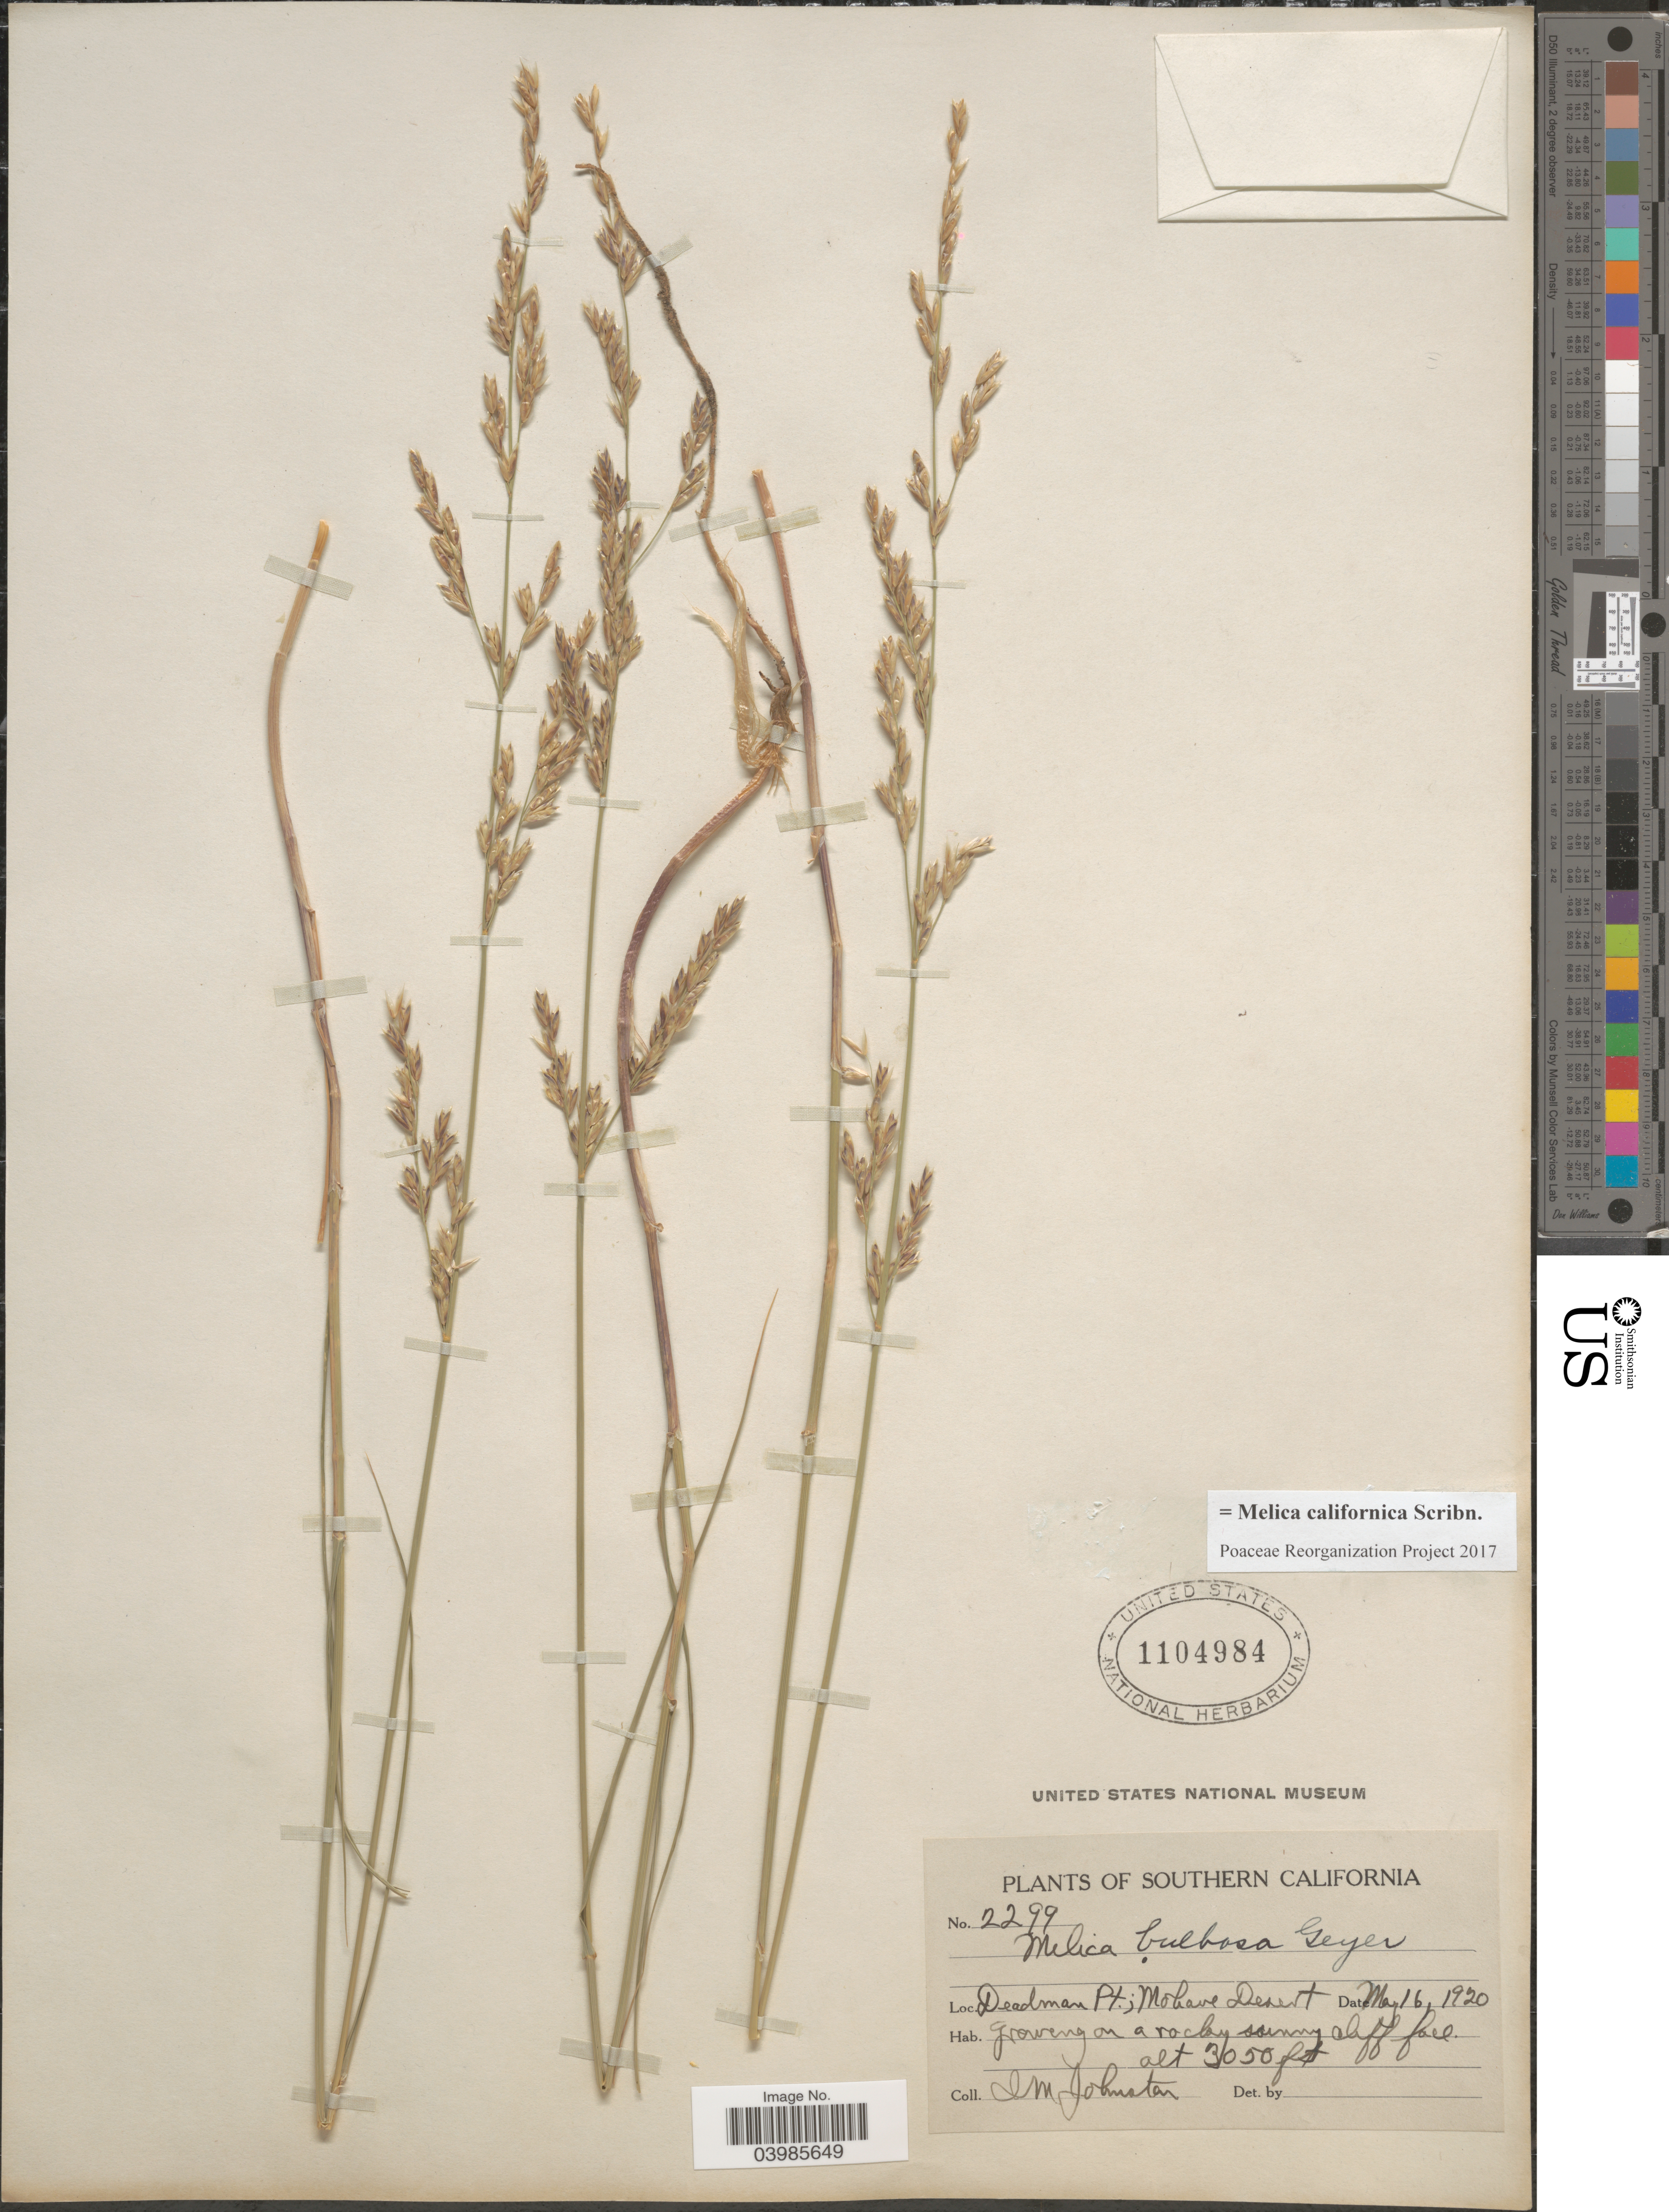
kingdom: Plantae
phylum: Tracheophyta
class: Liliopsida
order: Poales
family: Poaceae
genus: Melica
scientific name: Melica californica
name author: Scribn.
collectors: I.M. Johnston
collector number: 2299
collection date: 1920-05-16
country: United States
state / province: California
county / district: Kern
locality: Southern California. Deadman Pt.; Mohave Desert.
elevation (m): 930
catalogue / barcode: US 1104984